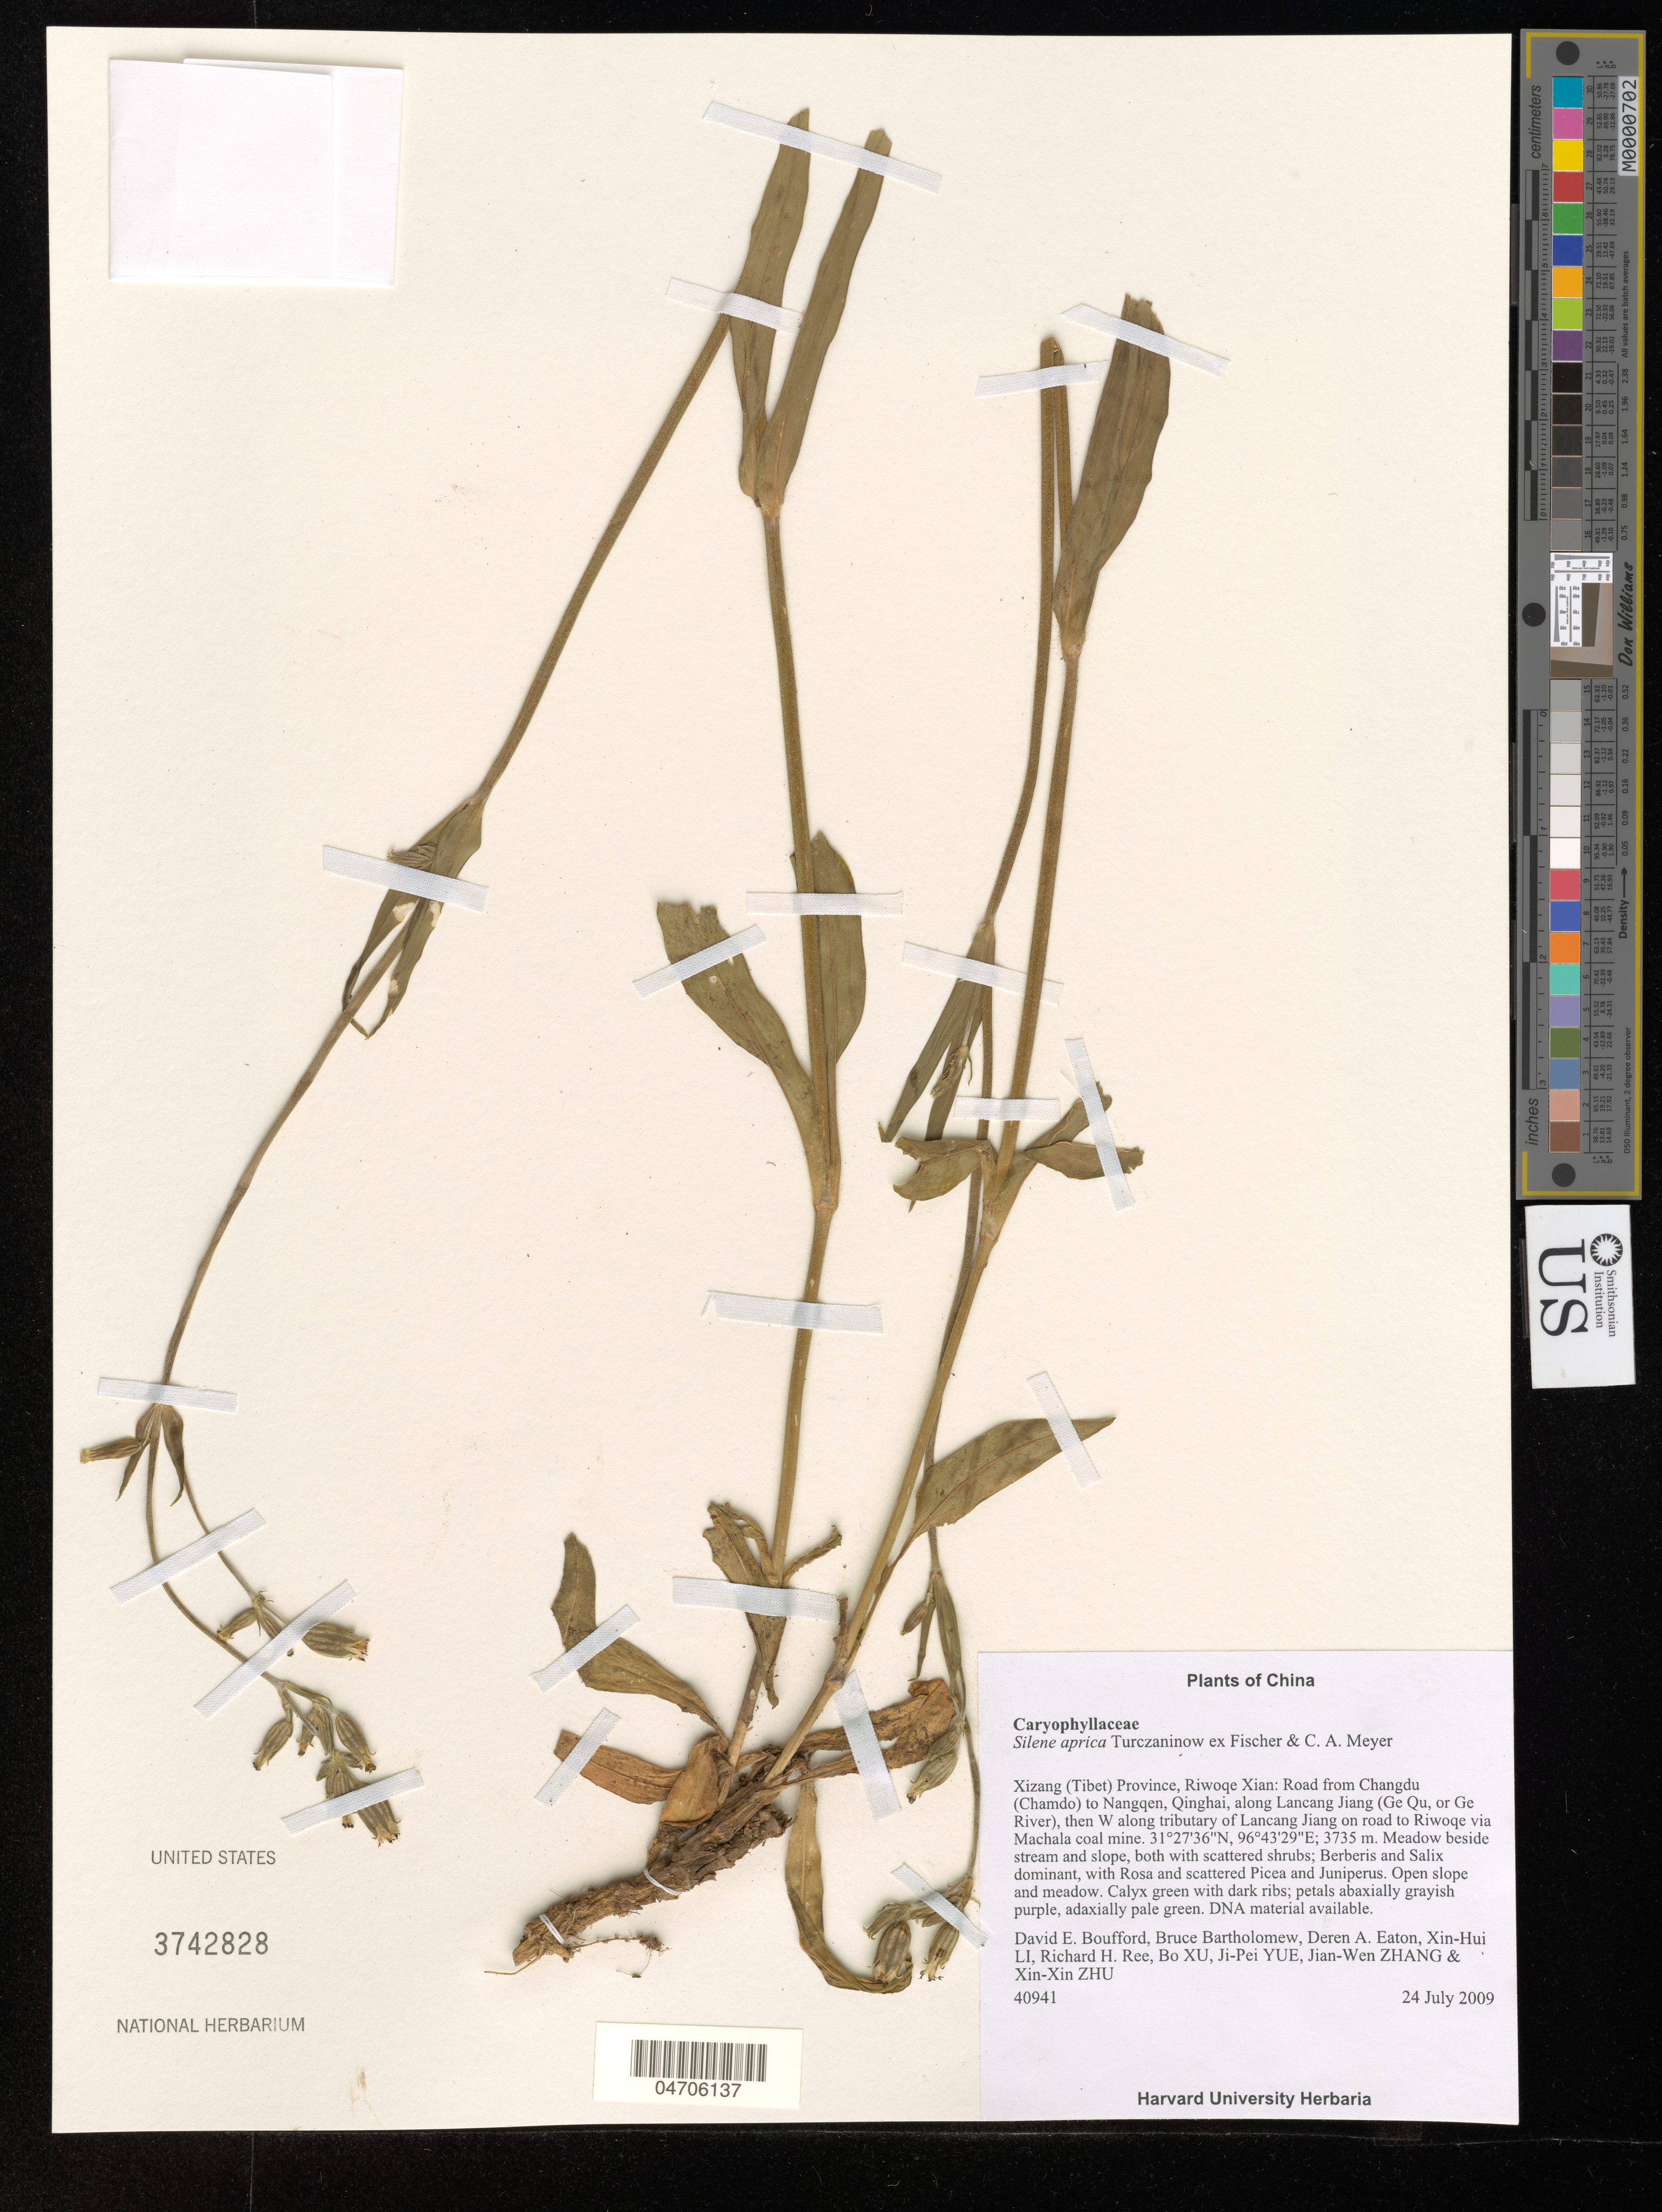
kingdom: Plantae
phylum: Tracheophyta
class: Magnoliopsida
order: Caryophyllales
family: Caryophyllaceae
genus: Silene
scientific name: Silene aprica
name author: Turcz. ex Fisch. & C.A. Mey.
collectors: D. E. Boufford, B. Bartholomew, D. Eaton, X. Li & et al.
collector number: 40941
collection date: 2009-07-24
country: China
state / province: Xizang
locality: Tibet, Riwoqe Xian: Road from Changdu (Chamdo) to Nangqen, Qinghai, along Lancang Jiang (Ge Qu, or Ge River), then W along tributary of Lancang Jiang on road to Riwoqe via Machala coal mine.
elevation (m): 3735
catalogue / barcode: US 3742828